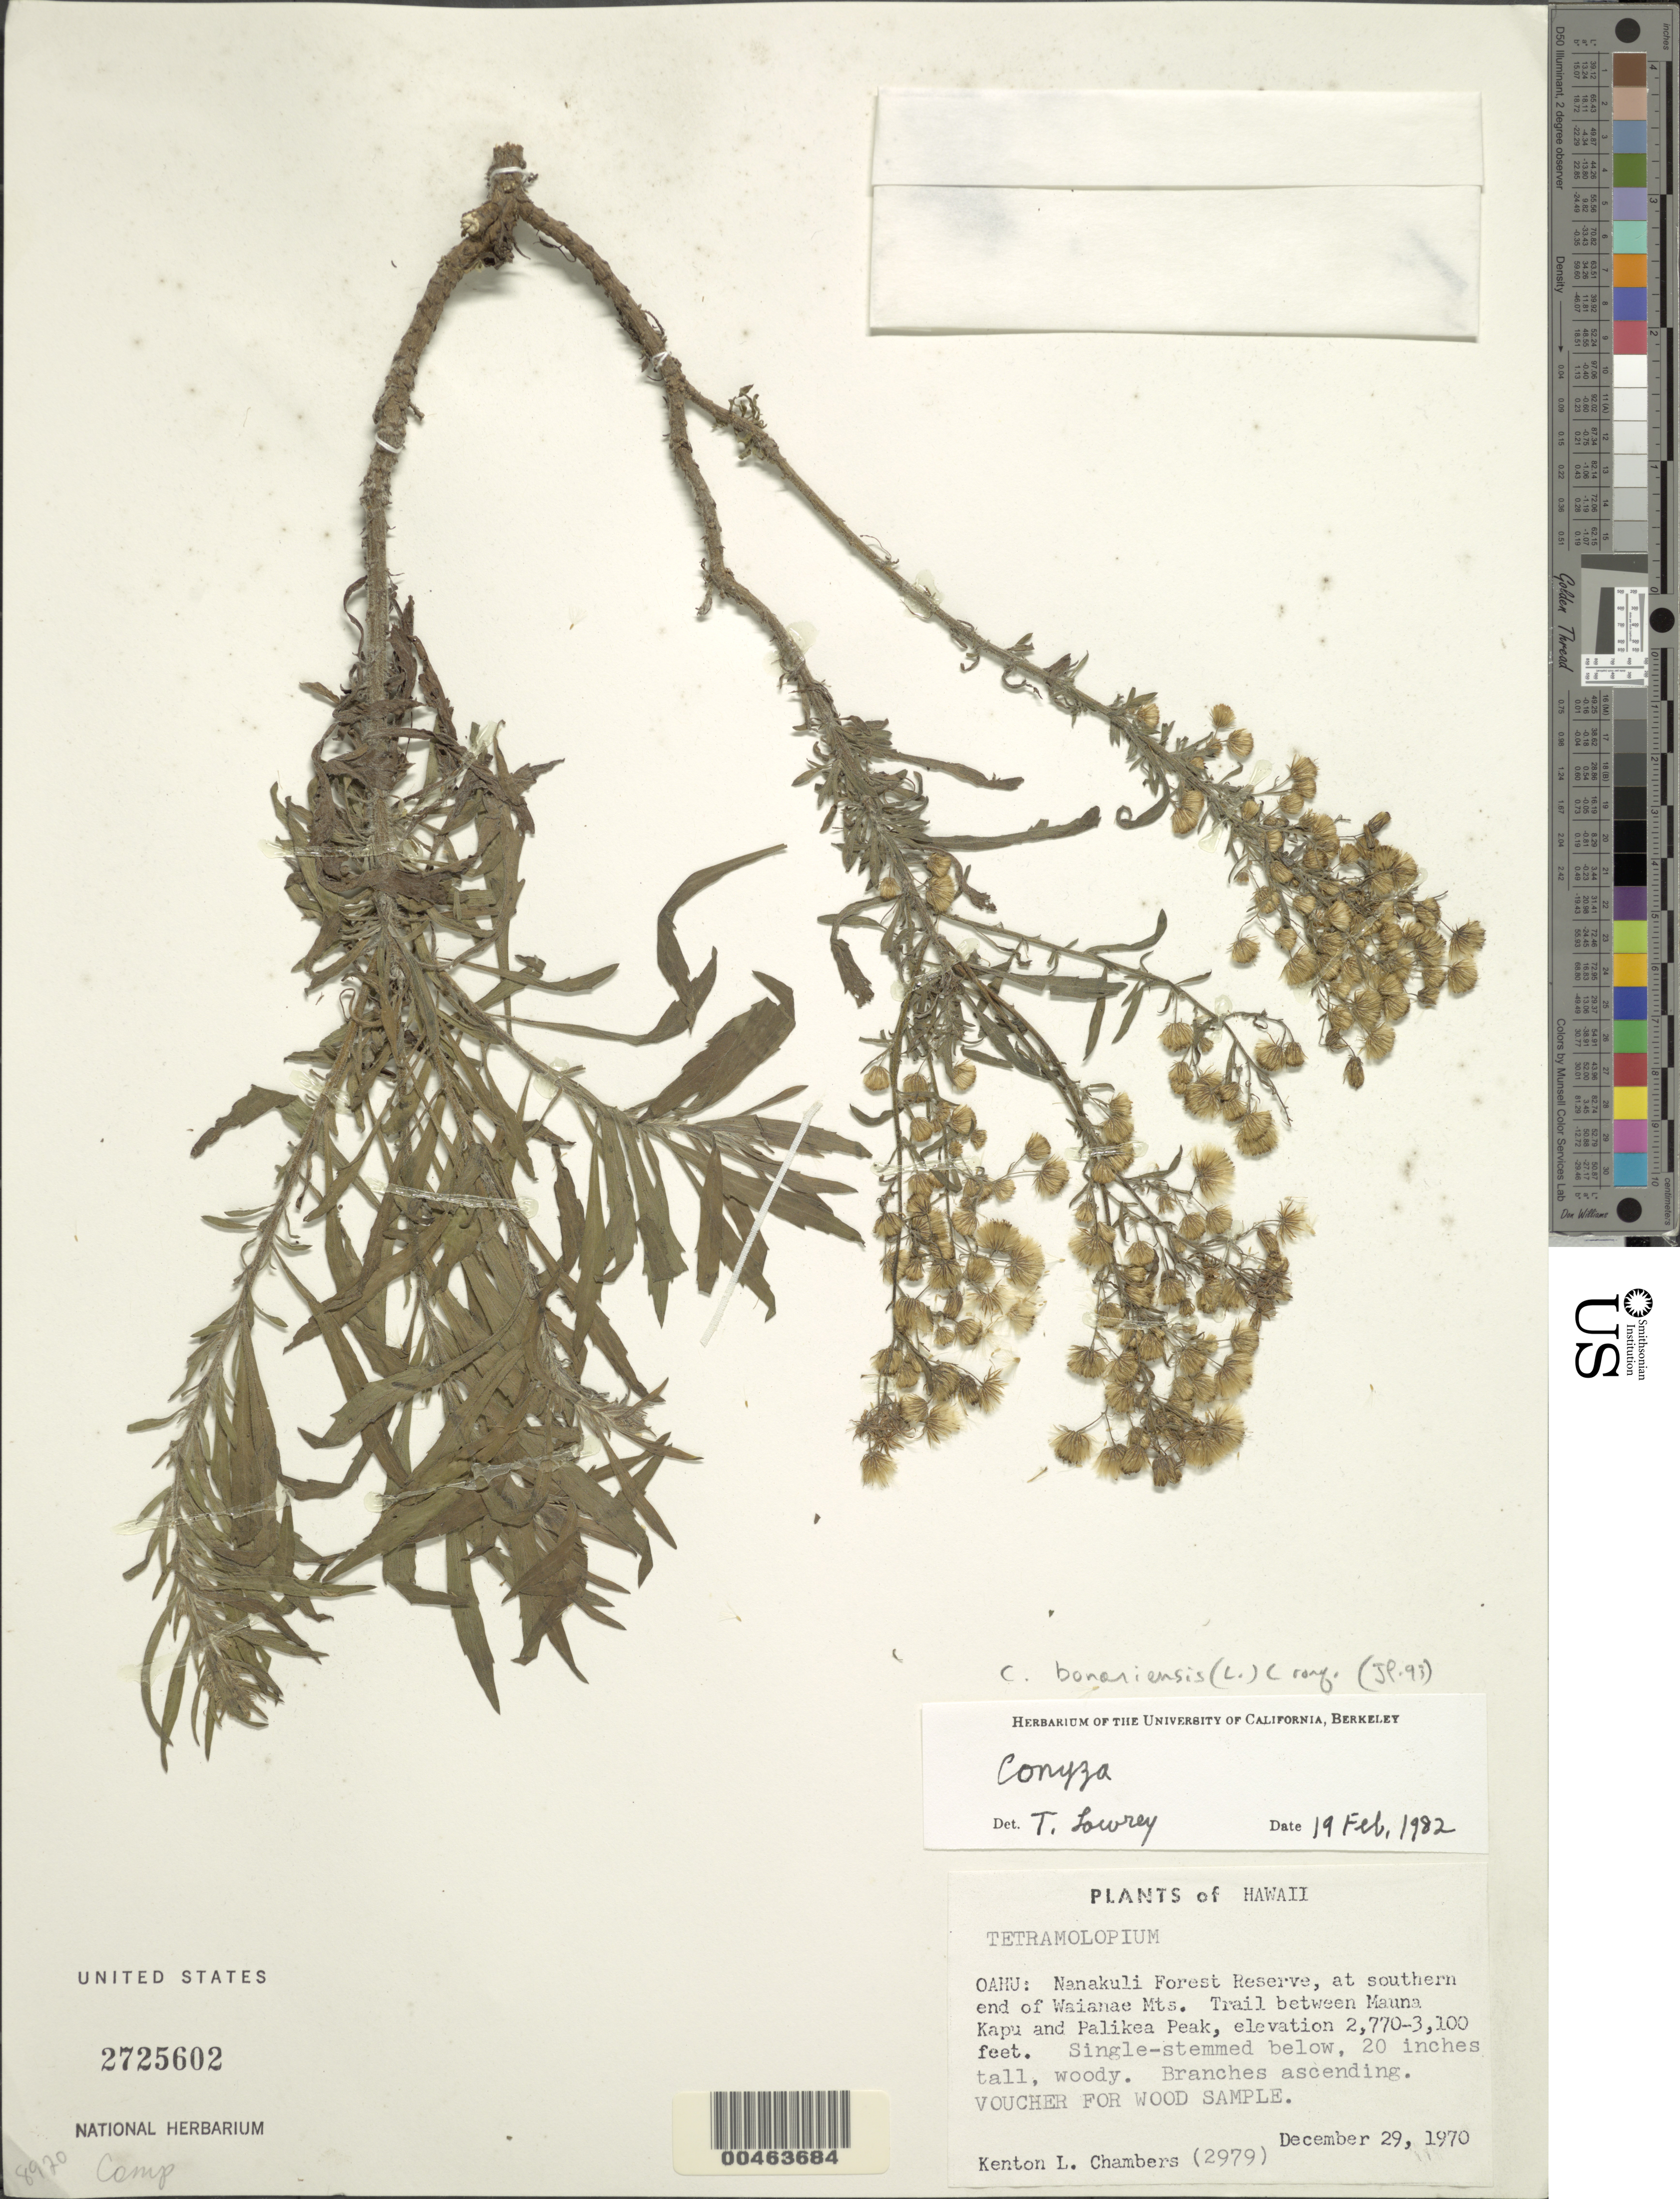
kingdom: Plantae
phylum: Tracheophyta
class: Magnoliopsida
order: Asterales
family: Asteraceae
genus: Erigeron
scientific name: Erigeron bonariensis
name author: L.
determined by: Wagner, W. L., (BOT), Smithsonian Institution - National Museum of Natural History (UNITED STATES)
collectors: K. L. Chambers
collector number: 2979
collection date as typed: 29 Dec 1970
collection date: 1970-12-29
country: United States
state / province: Hawaii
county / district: Honolulu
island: Oahu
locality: Nanakuli Forest Reserve, at southern end of Waianae Mts. Trail between Mauna Kapu and Plaikea Peak.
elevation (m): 844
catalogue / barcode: US 2725602